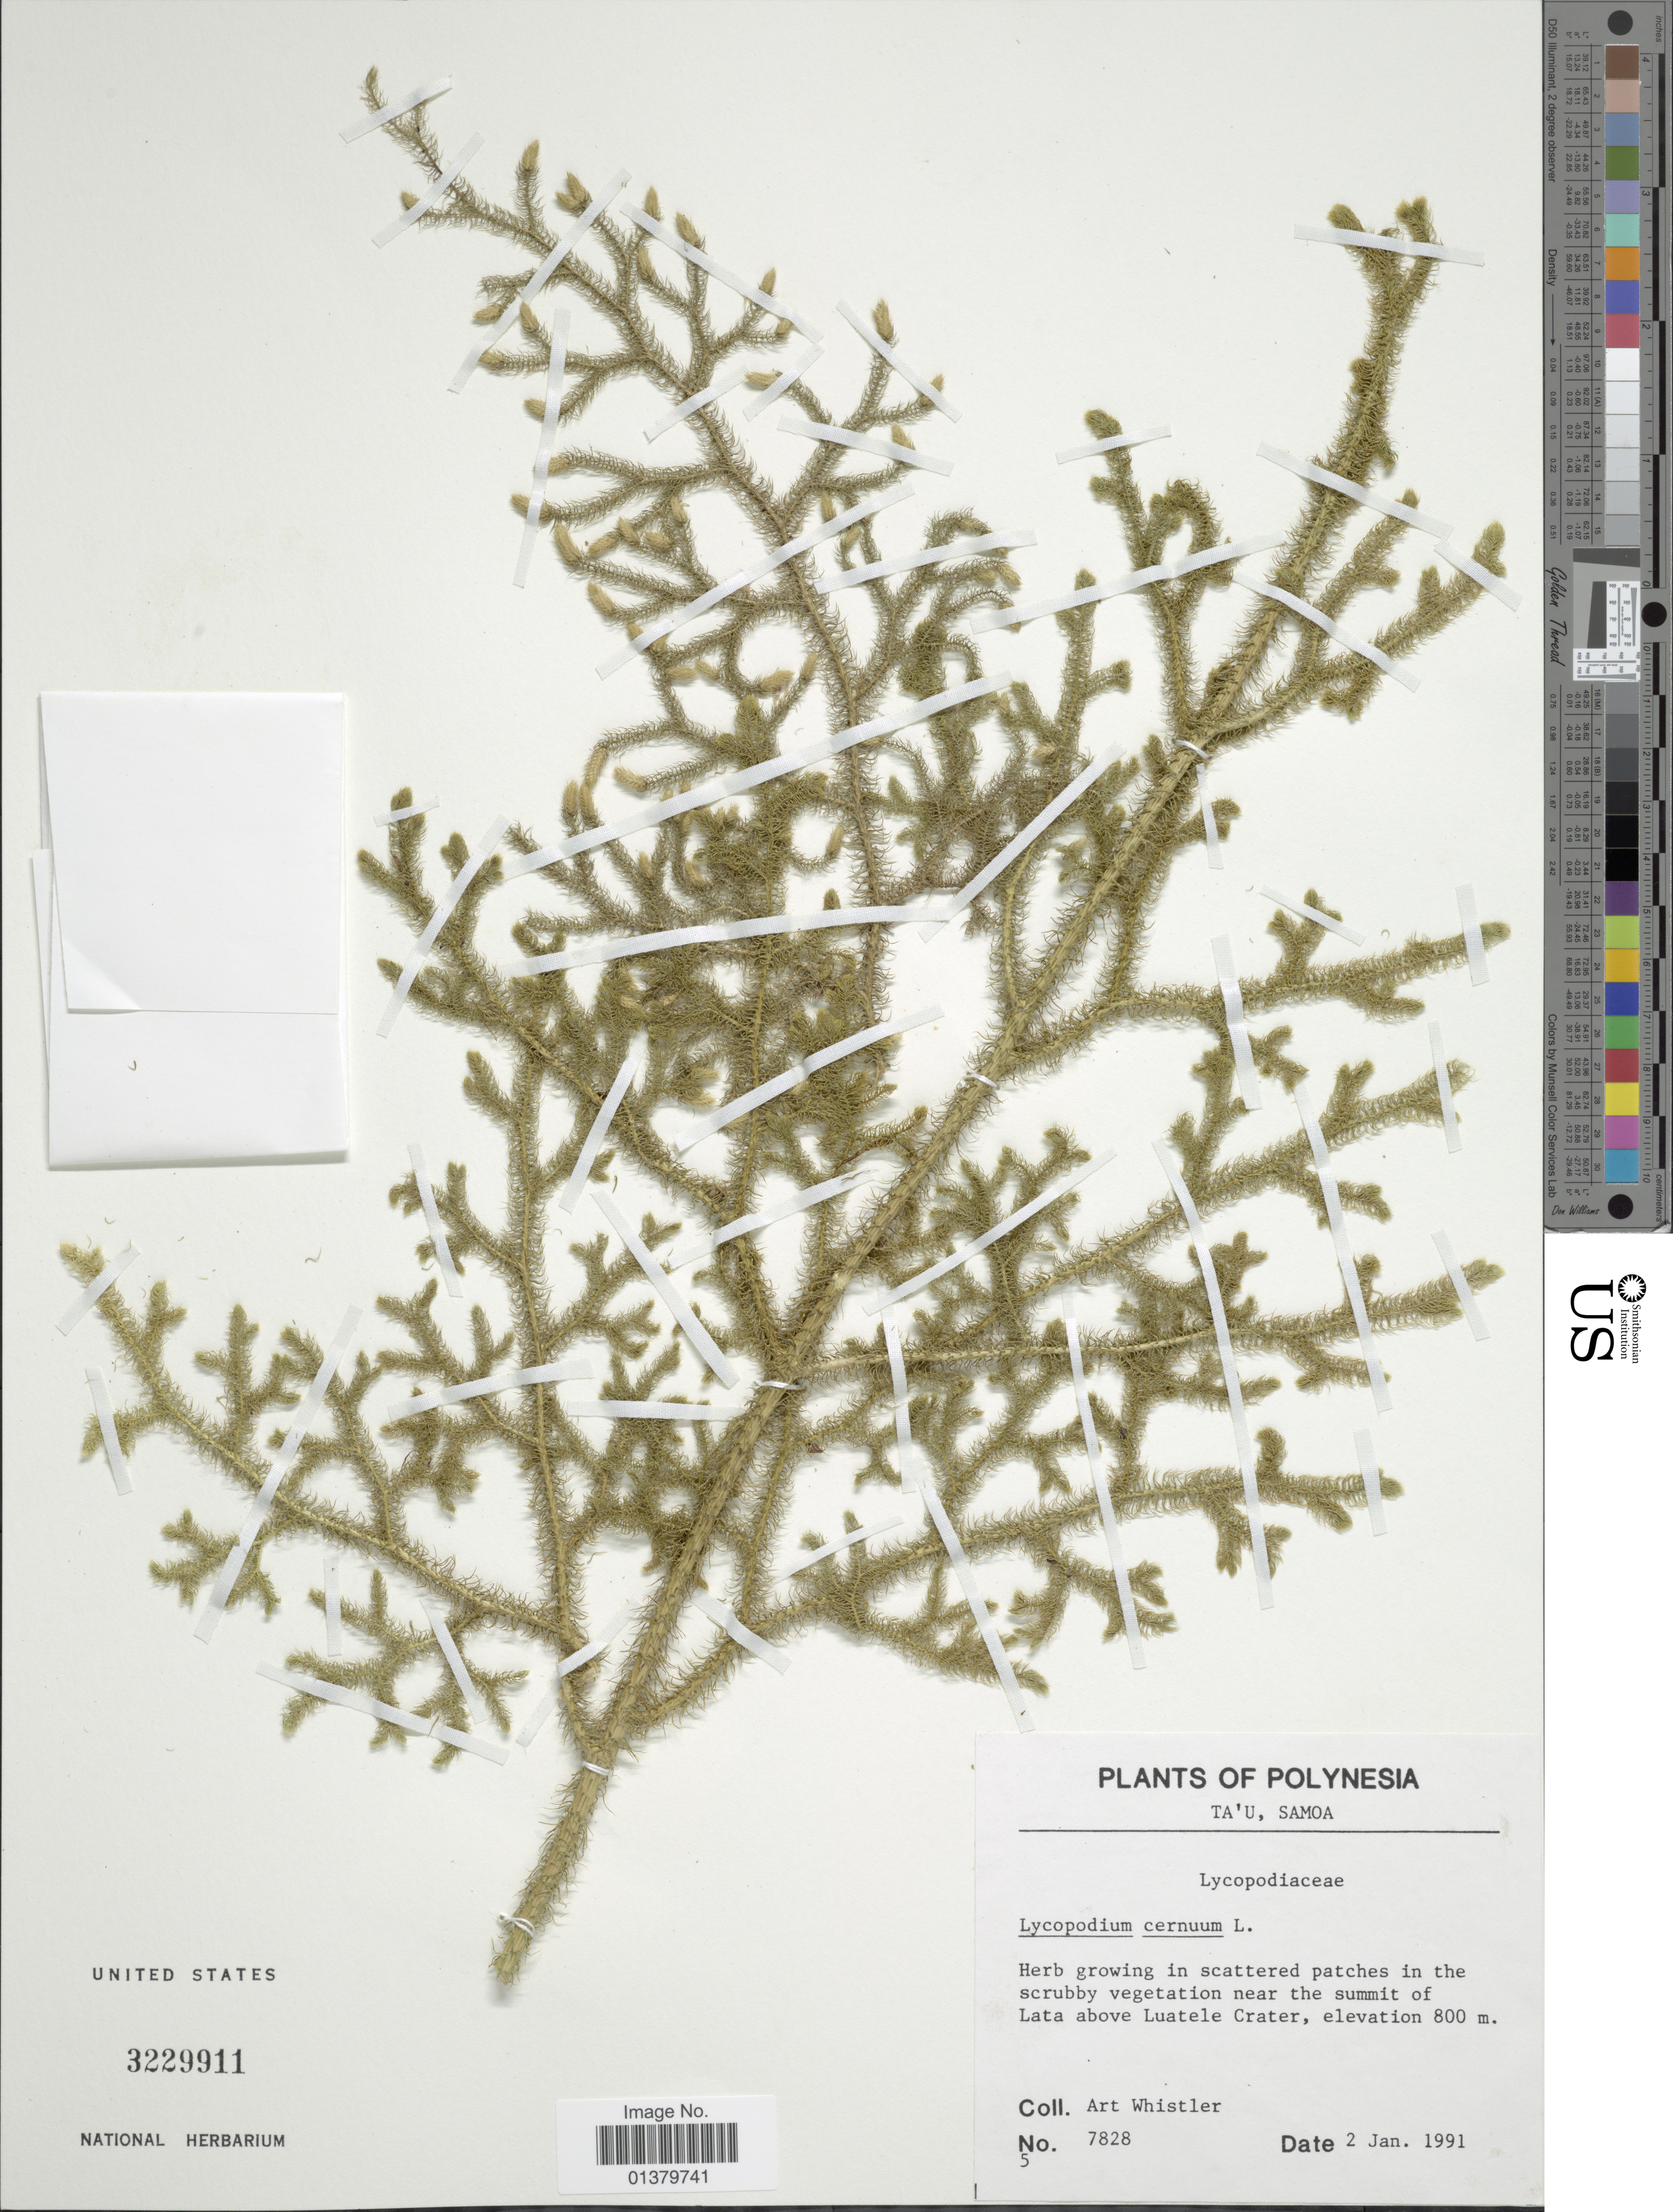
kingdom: Plantae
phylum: Tracheophyta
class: Lycopodiopsida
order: Lycopodiales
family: Lycopodiaceae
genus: Palhinhaea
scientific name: Palhinhaea cernua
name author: (L.) Vasc. & Franco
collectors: A. Whistler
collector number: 7828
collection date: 1991-01-02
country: American Samoa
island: Ta'u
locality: Ta'u, Samoa, near the summit of Lata above Lautele Crater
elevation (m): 800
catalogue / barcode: US 3229911